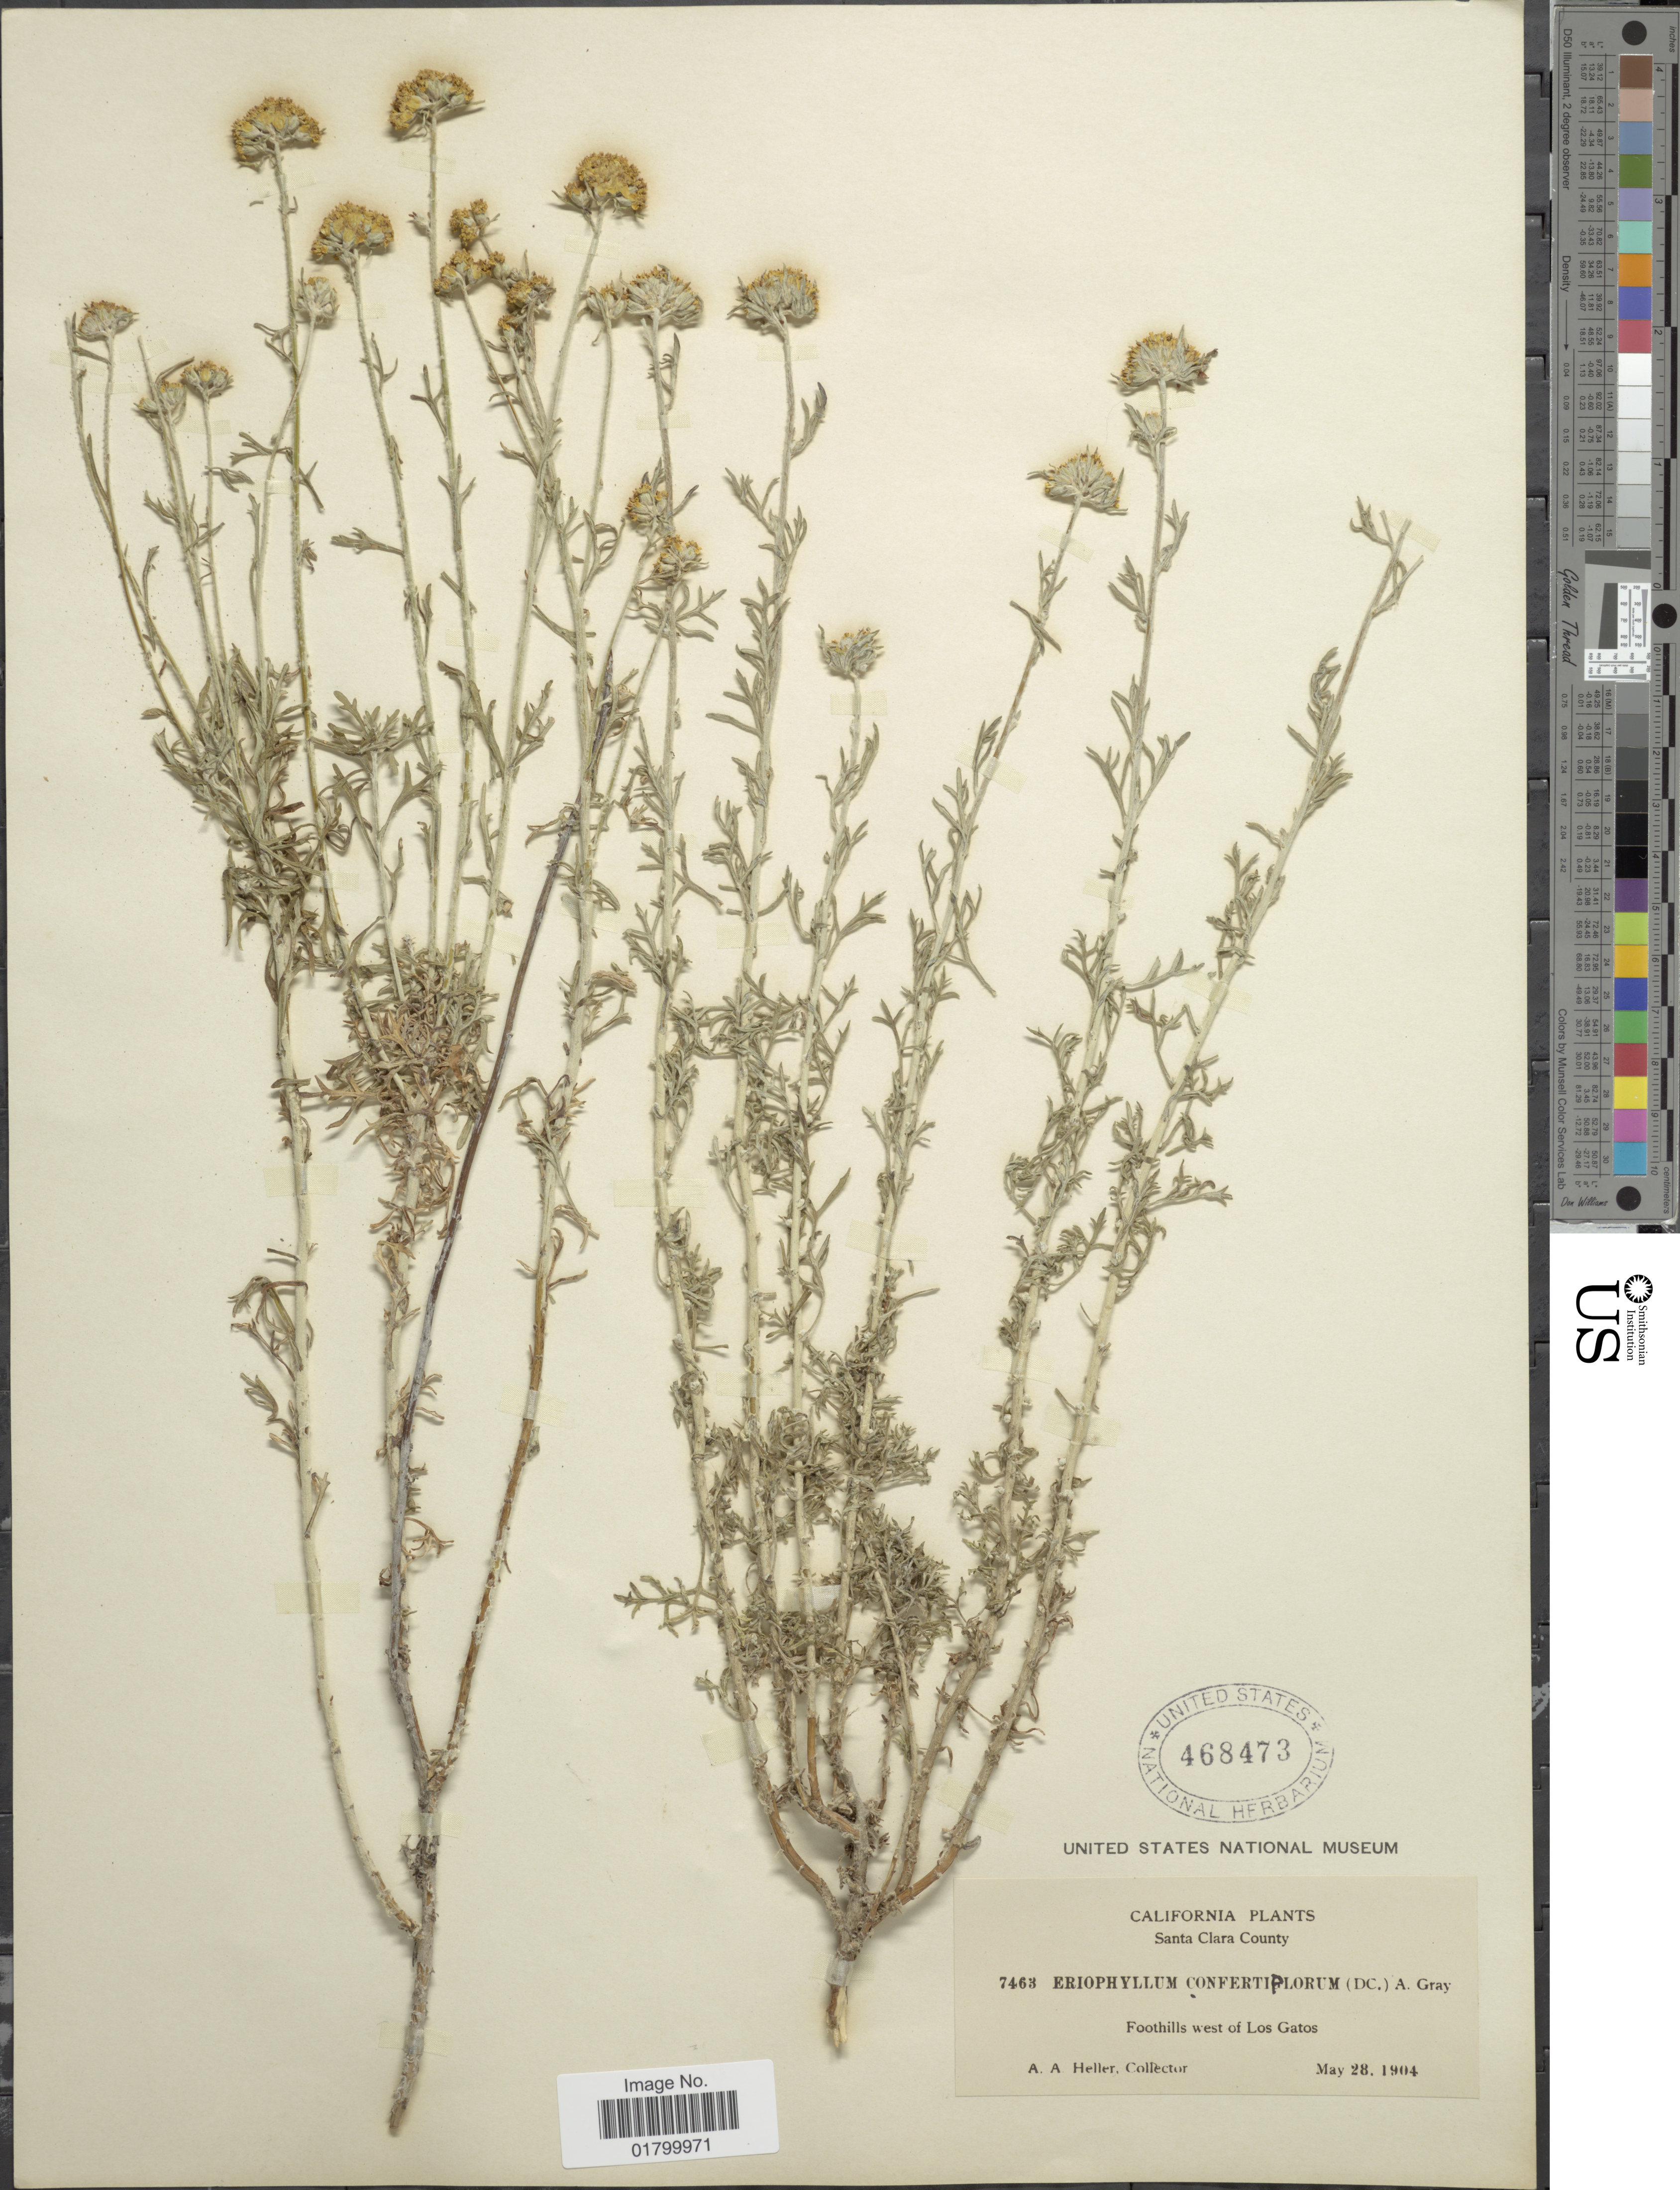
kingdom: Plantae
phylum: Tracheophyta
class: Magnoliopsida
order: Asterales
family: Asteraceae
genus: Eriophyllum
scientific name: Eriophyllum confertiflorum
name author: (DC.) A. Gray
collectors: A. A. Heller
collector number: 7463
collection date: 1904-05-28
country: United States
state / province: California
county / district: Santa Clara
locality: Santa Clara County, Foothills west of Los Gatos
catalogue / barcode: US 468473